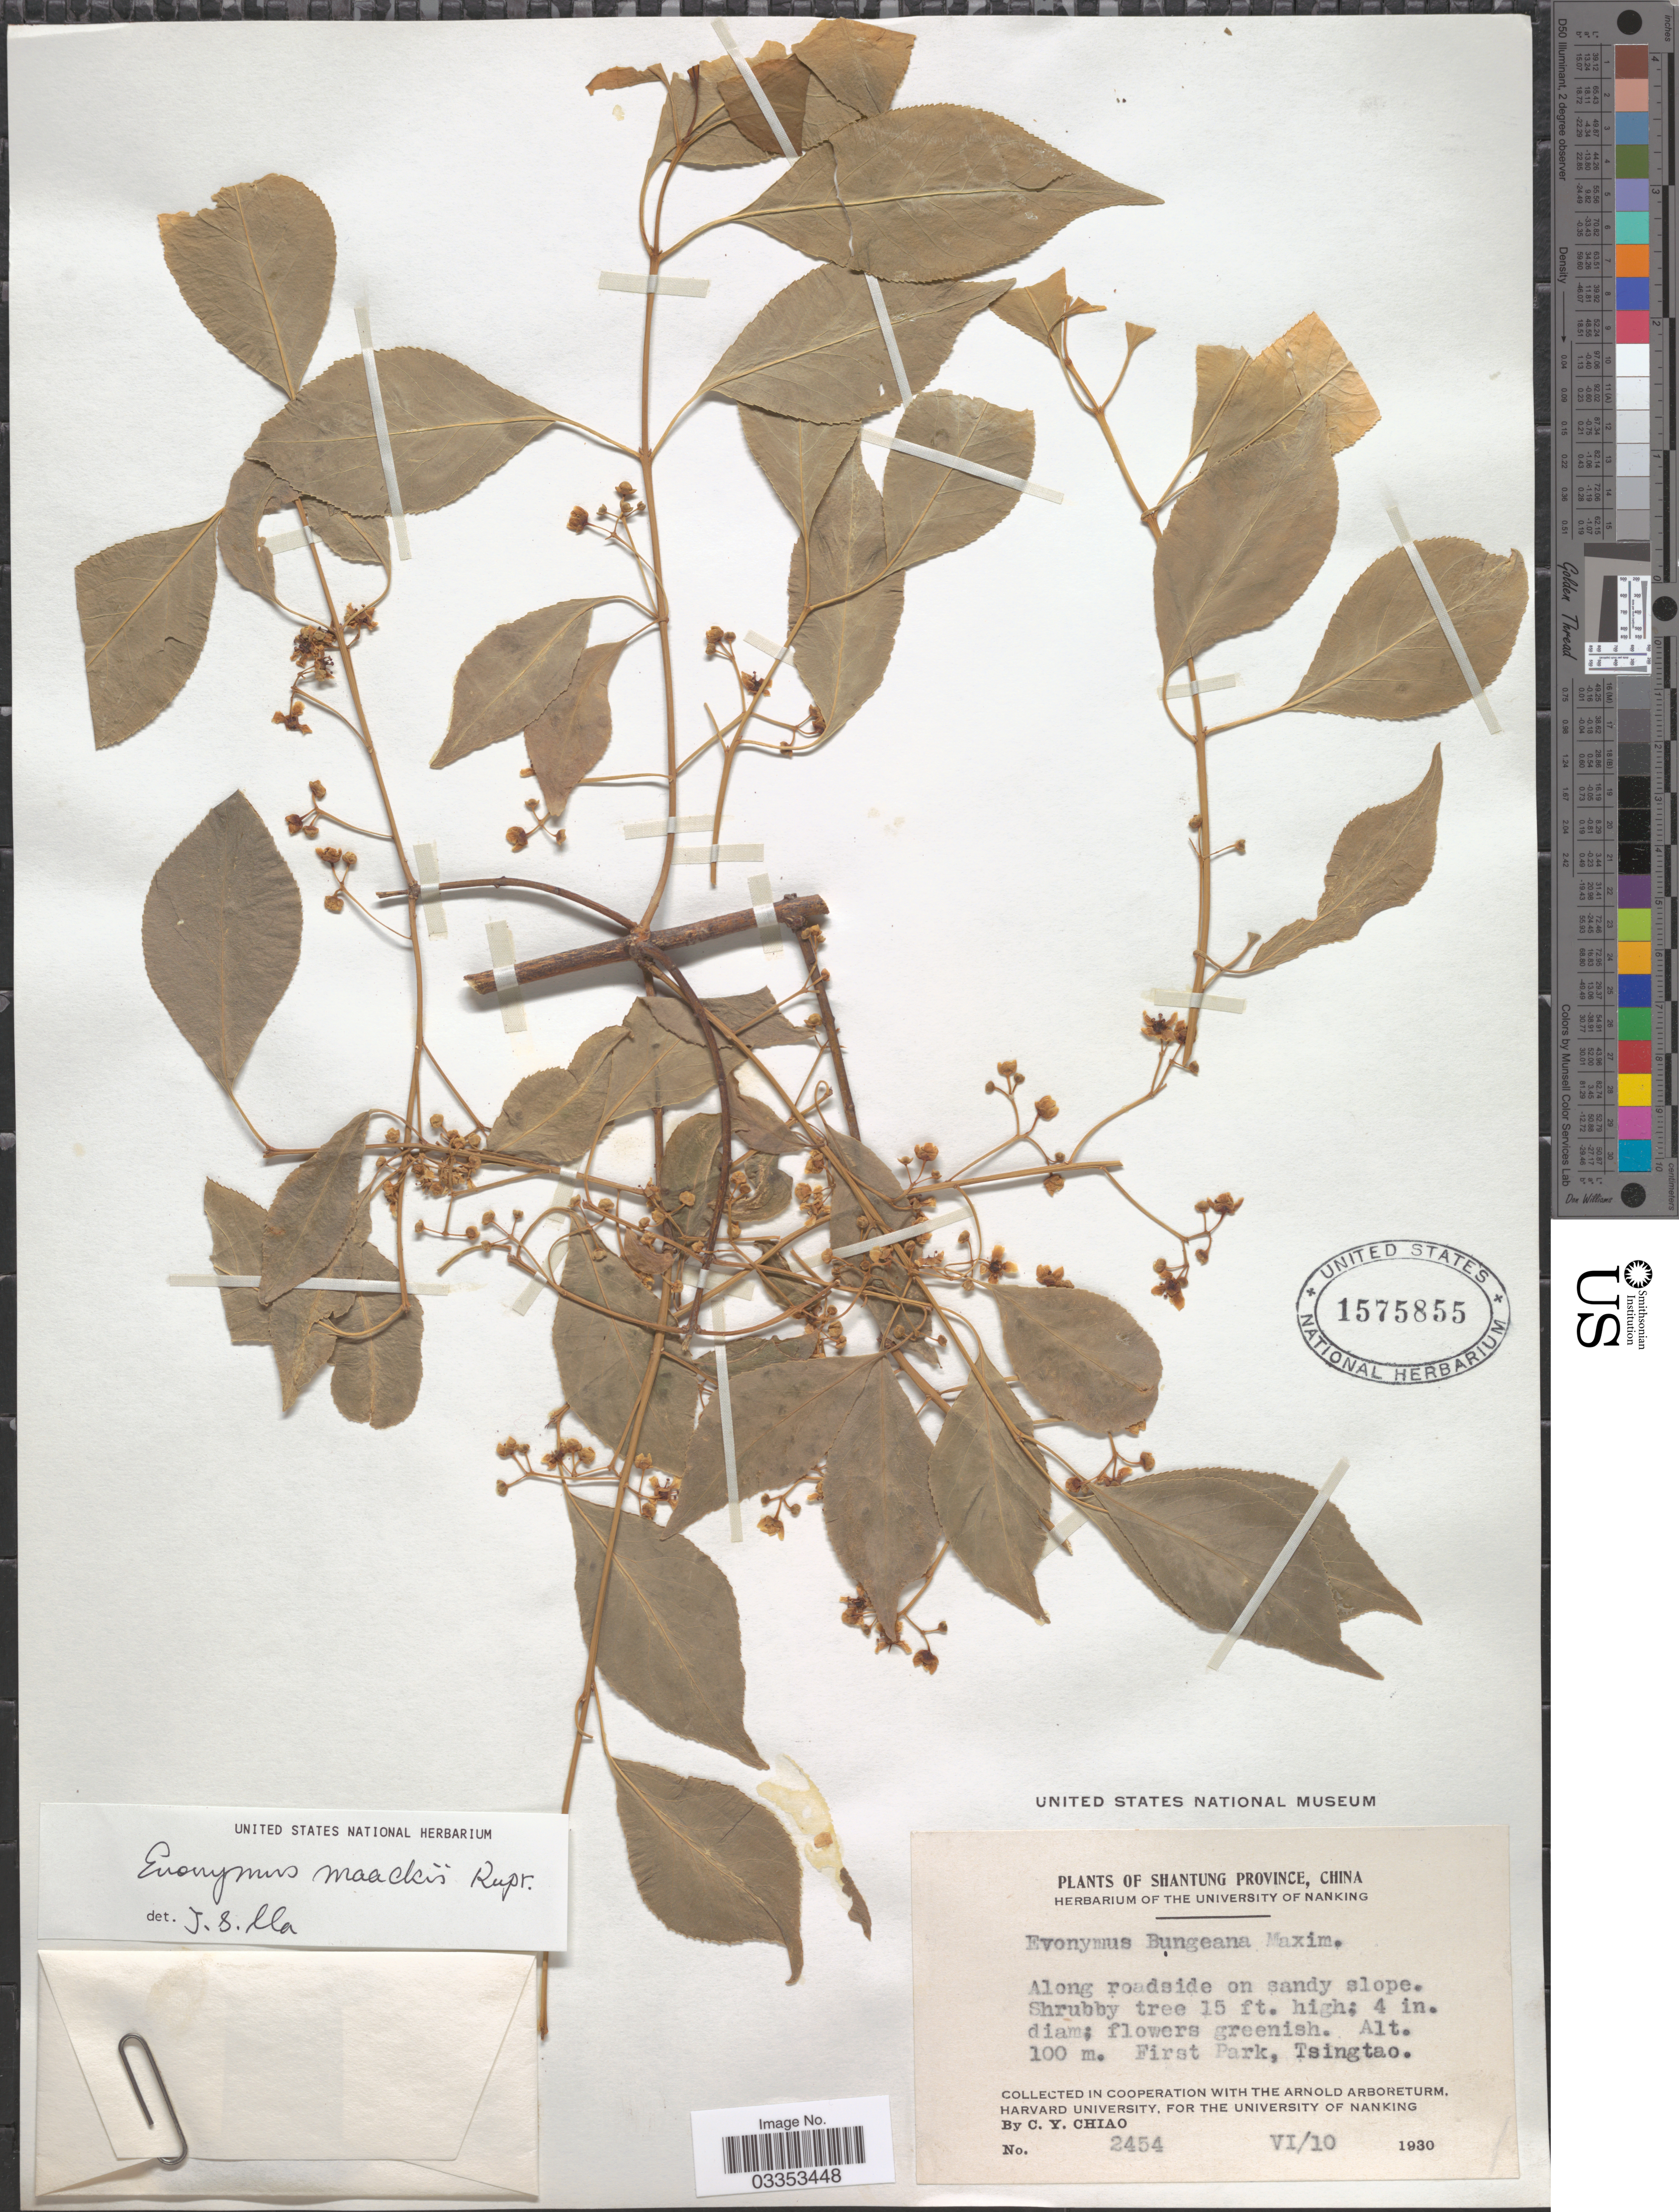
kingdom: Plantae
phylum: Tracheophyta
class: Magnoliopsida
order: Celastrales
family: Celastraceae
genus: Euonymus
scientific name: Euonymus maackii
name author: Rupr.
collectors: C. Y. Chiao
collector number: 2454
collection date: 1930-06-10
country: China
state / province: Shandong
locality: Shantung Province. First Park, Tsingtao.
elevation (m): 100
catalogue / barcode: US 1575855